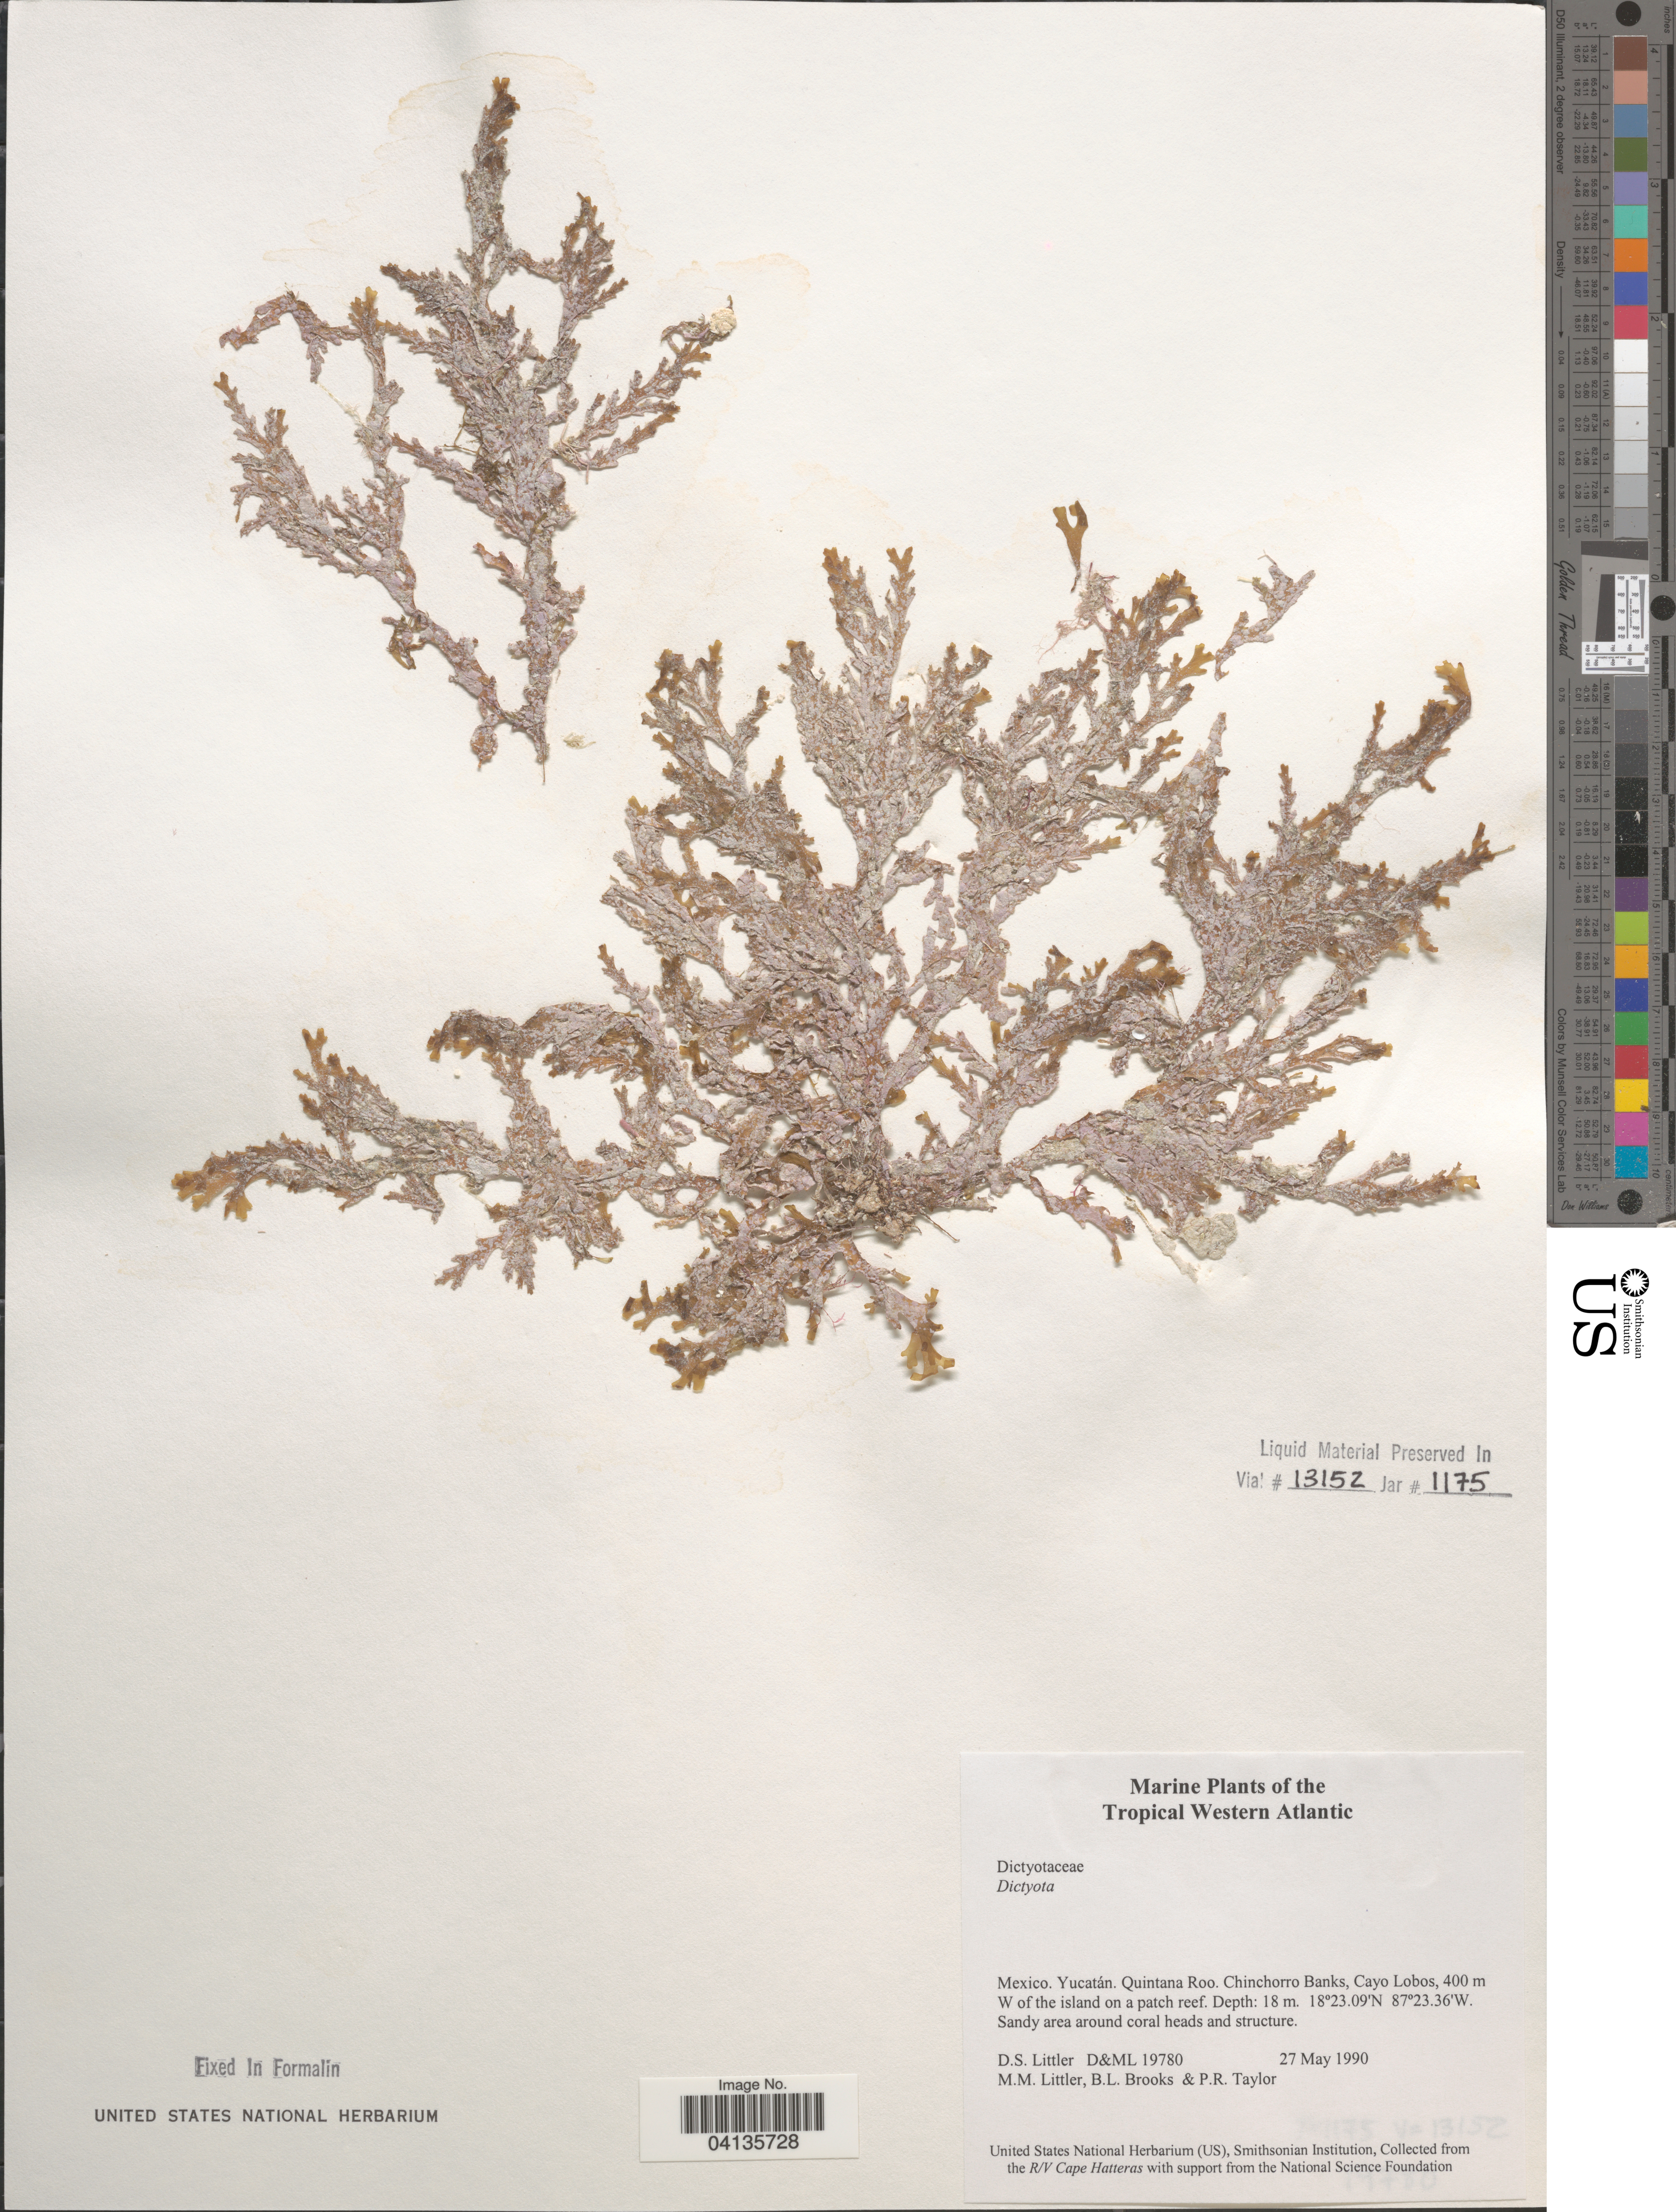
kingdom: Chromista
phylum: Ochrophyta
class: Phaeophyceae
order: Dictyotales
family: Dictyotaceae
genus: Dictyota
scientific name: Dictyota sp.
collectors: D. S. Littler, B. Brooks & P. R. Taylor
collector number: D&ML19780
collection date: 1990-05-27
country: Mexico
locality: Tropical Western Atlantic. Yucatán. Quintana Roo. Chinchorro Banks, Cayo Lobos. W of the island on a patch reef.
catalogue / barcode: US 238545